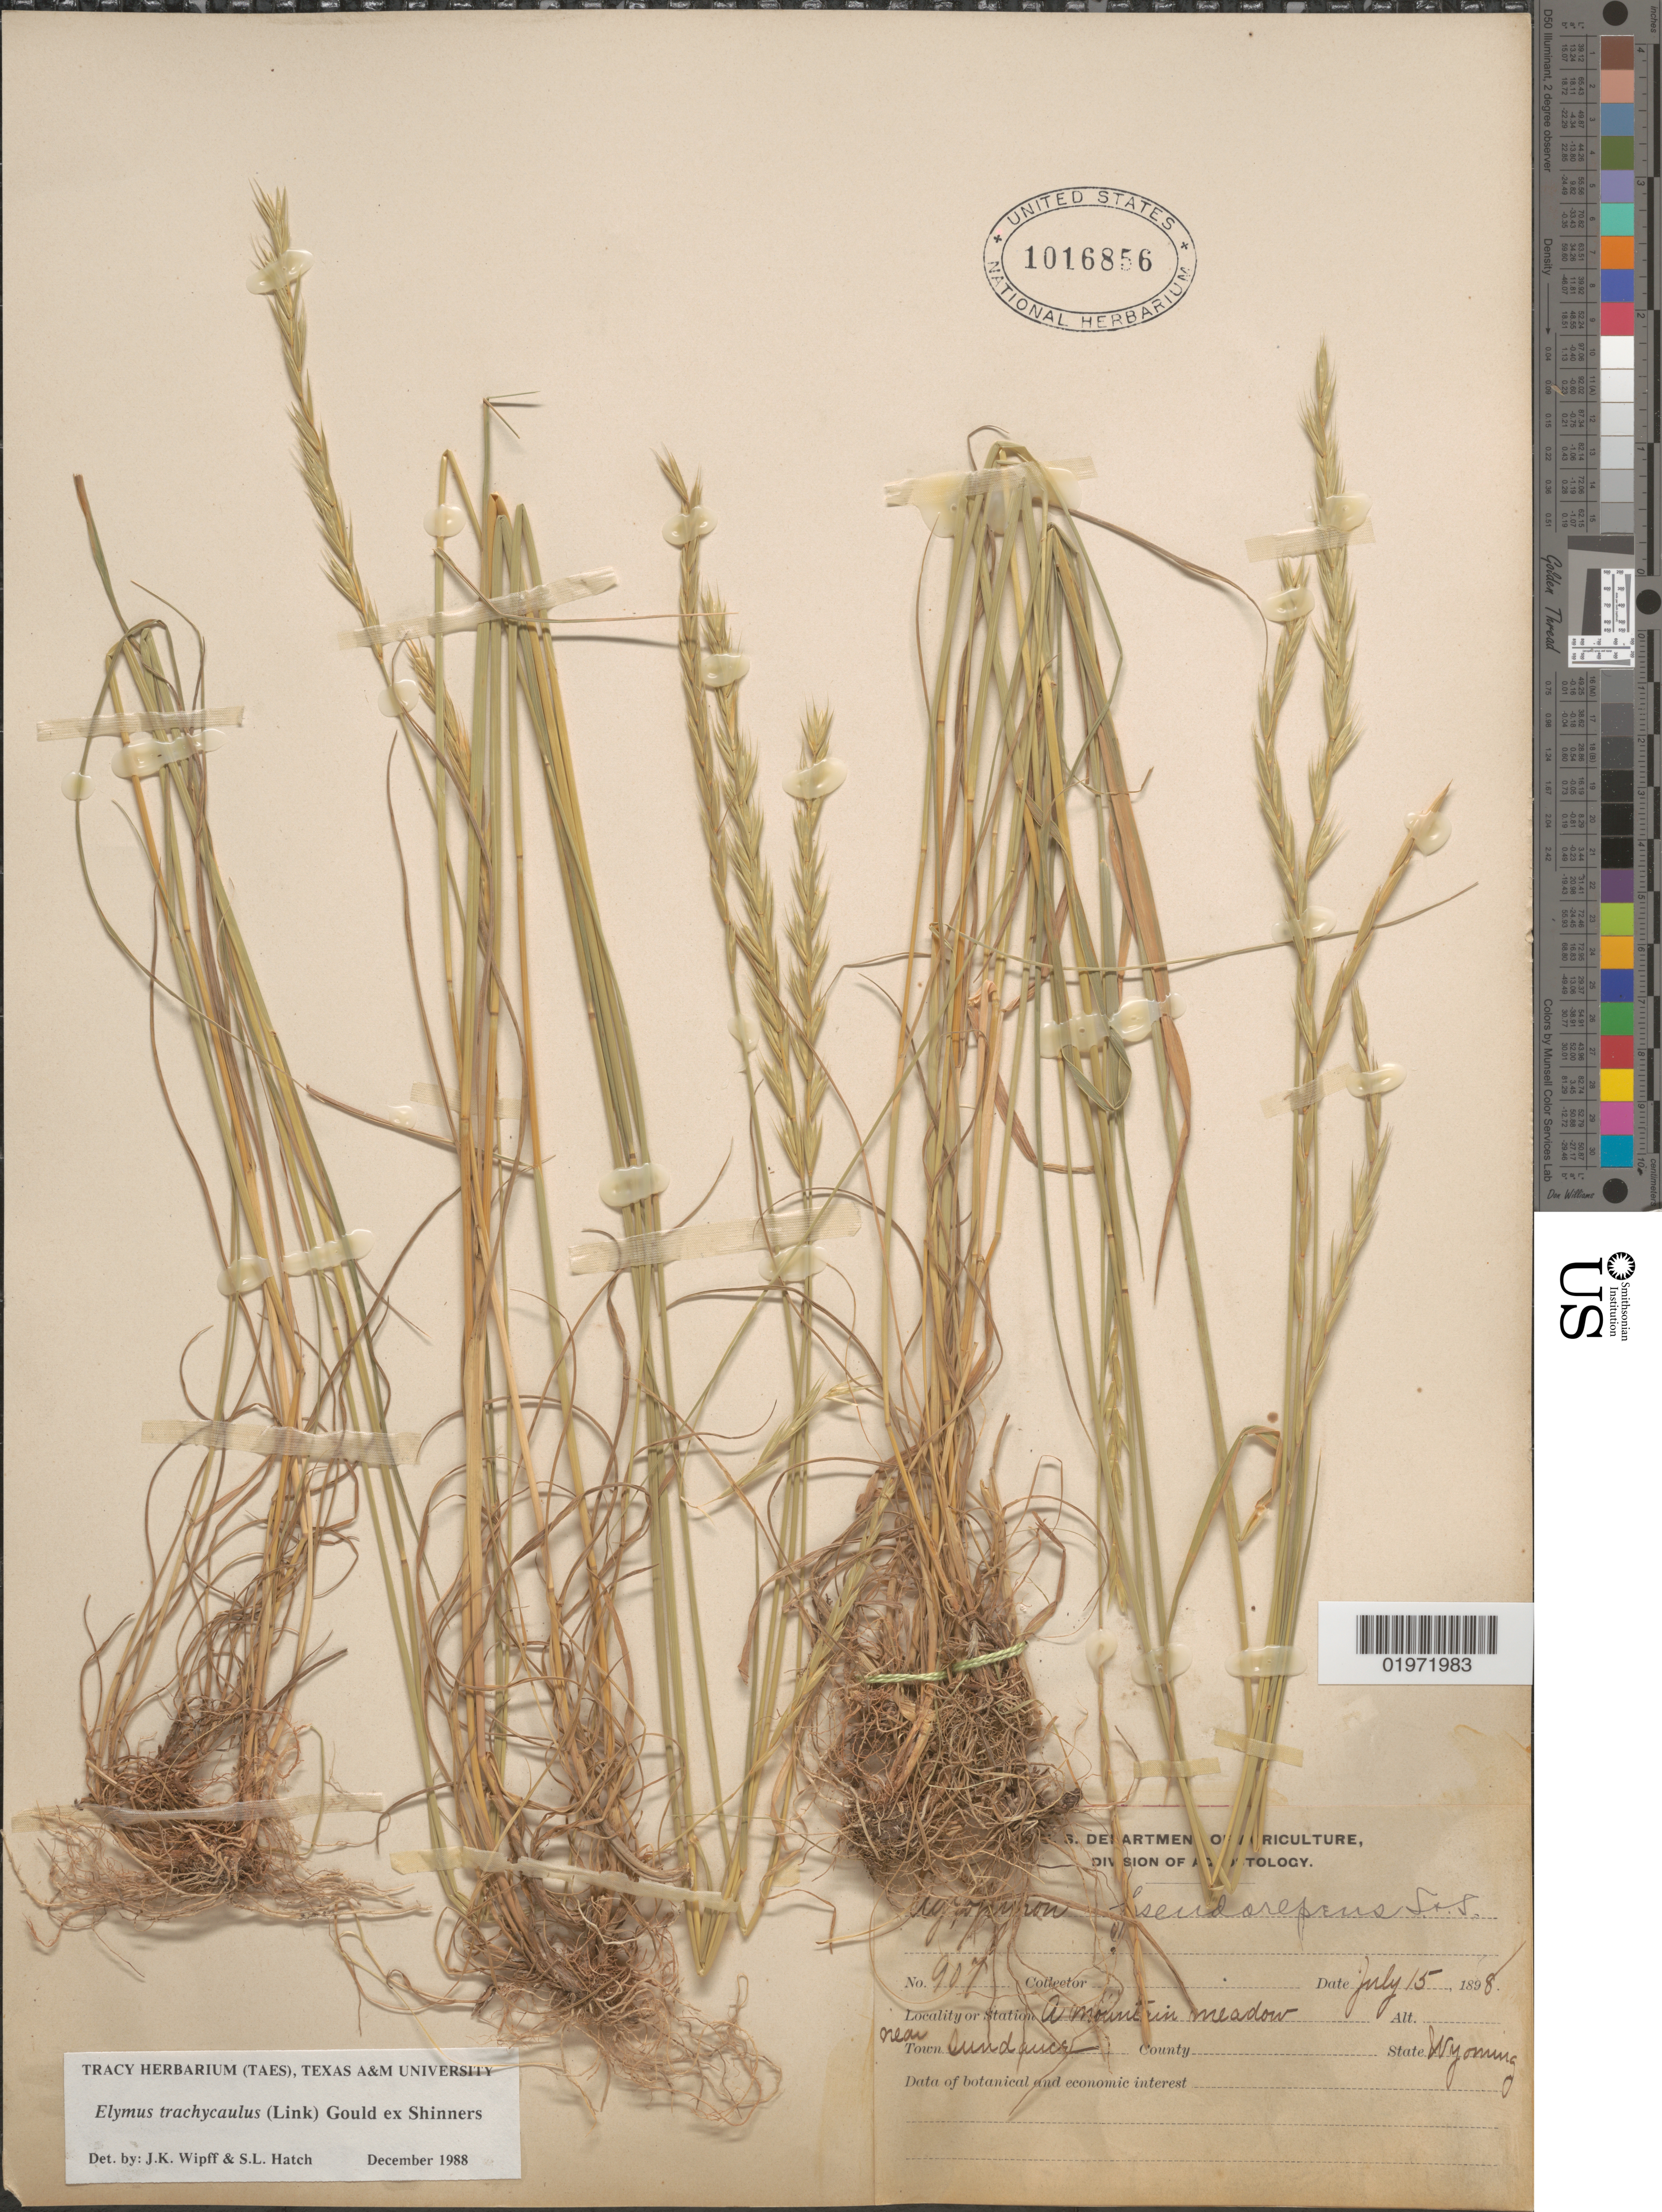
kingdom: Plantae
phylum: Tracheophyta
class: Liliopsida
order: Poales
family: Poaceae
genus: Elymus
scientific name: Elymus trachycaulus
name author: (Link) Gould ex Shinners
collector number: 907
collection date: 1898-07-15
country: United States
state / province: Wyoming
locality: A mountain meadow near Sundance.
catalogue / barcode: US 1016856